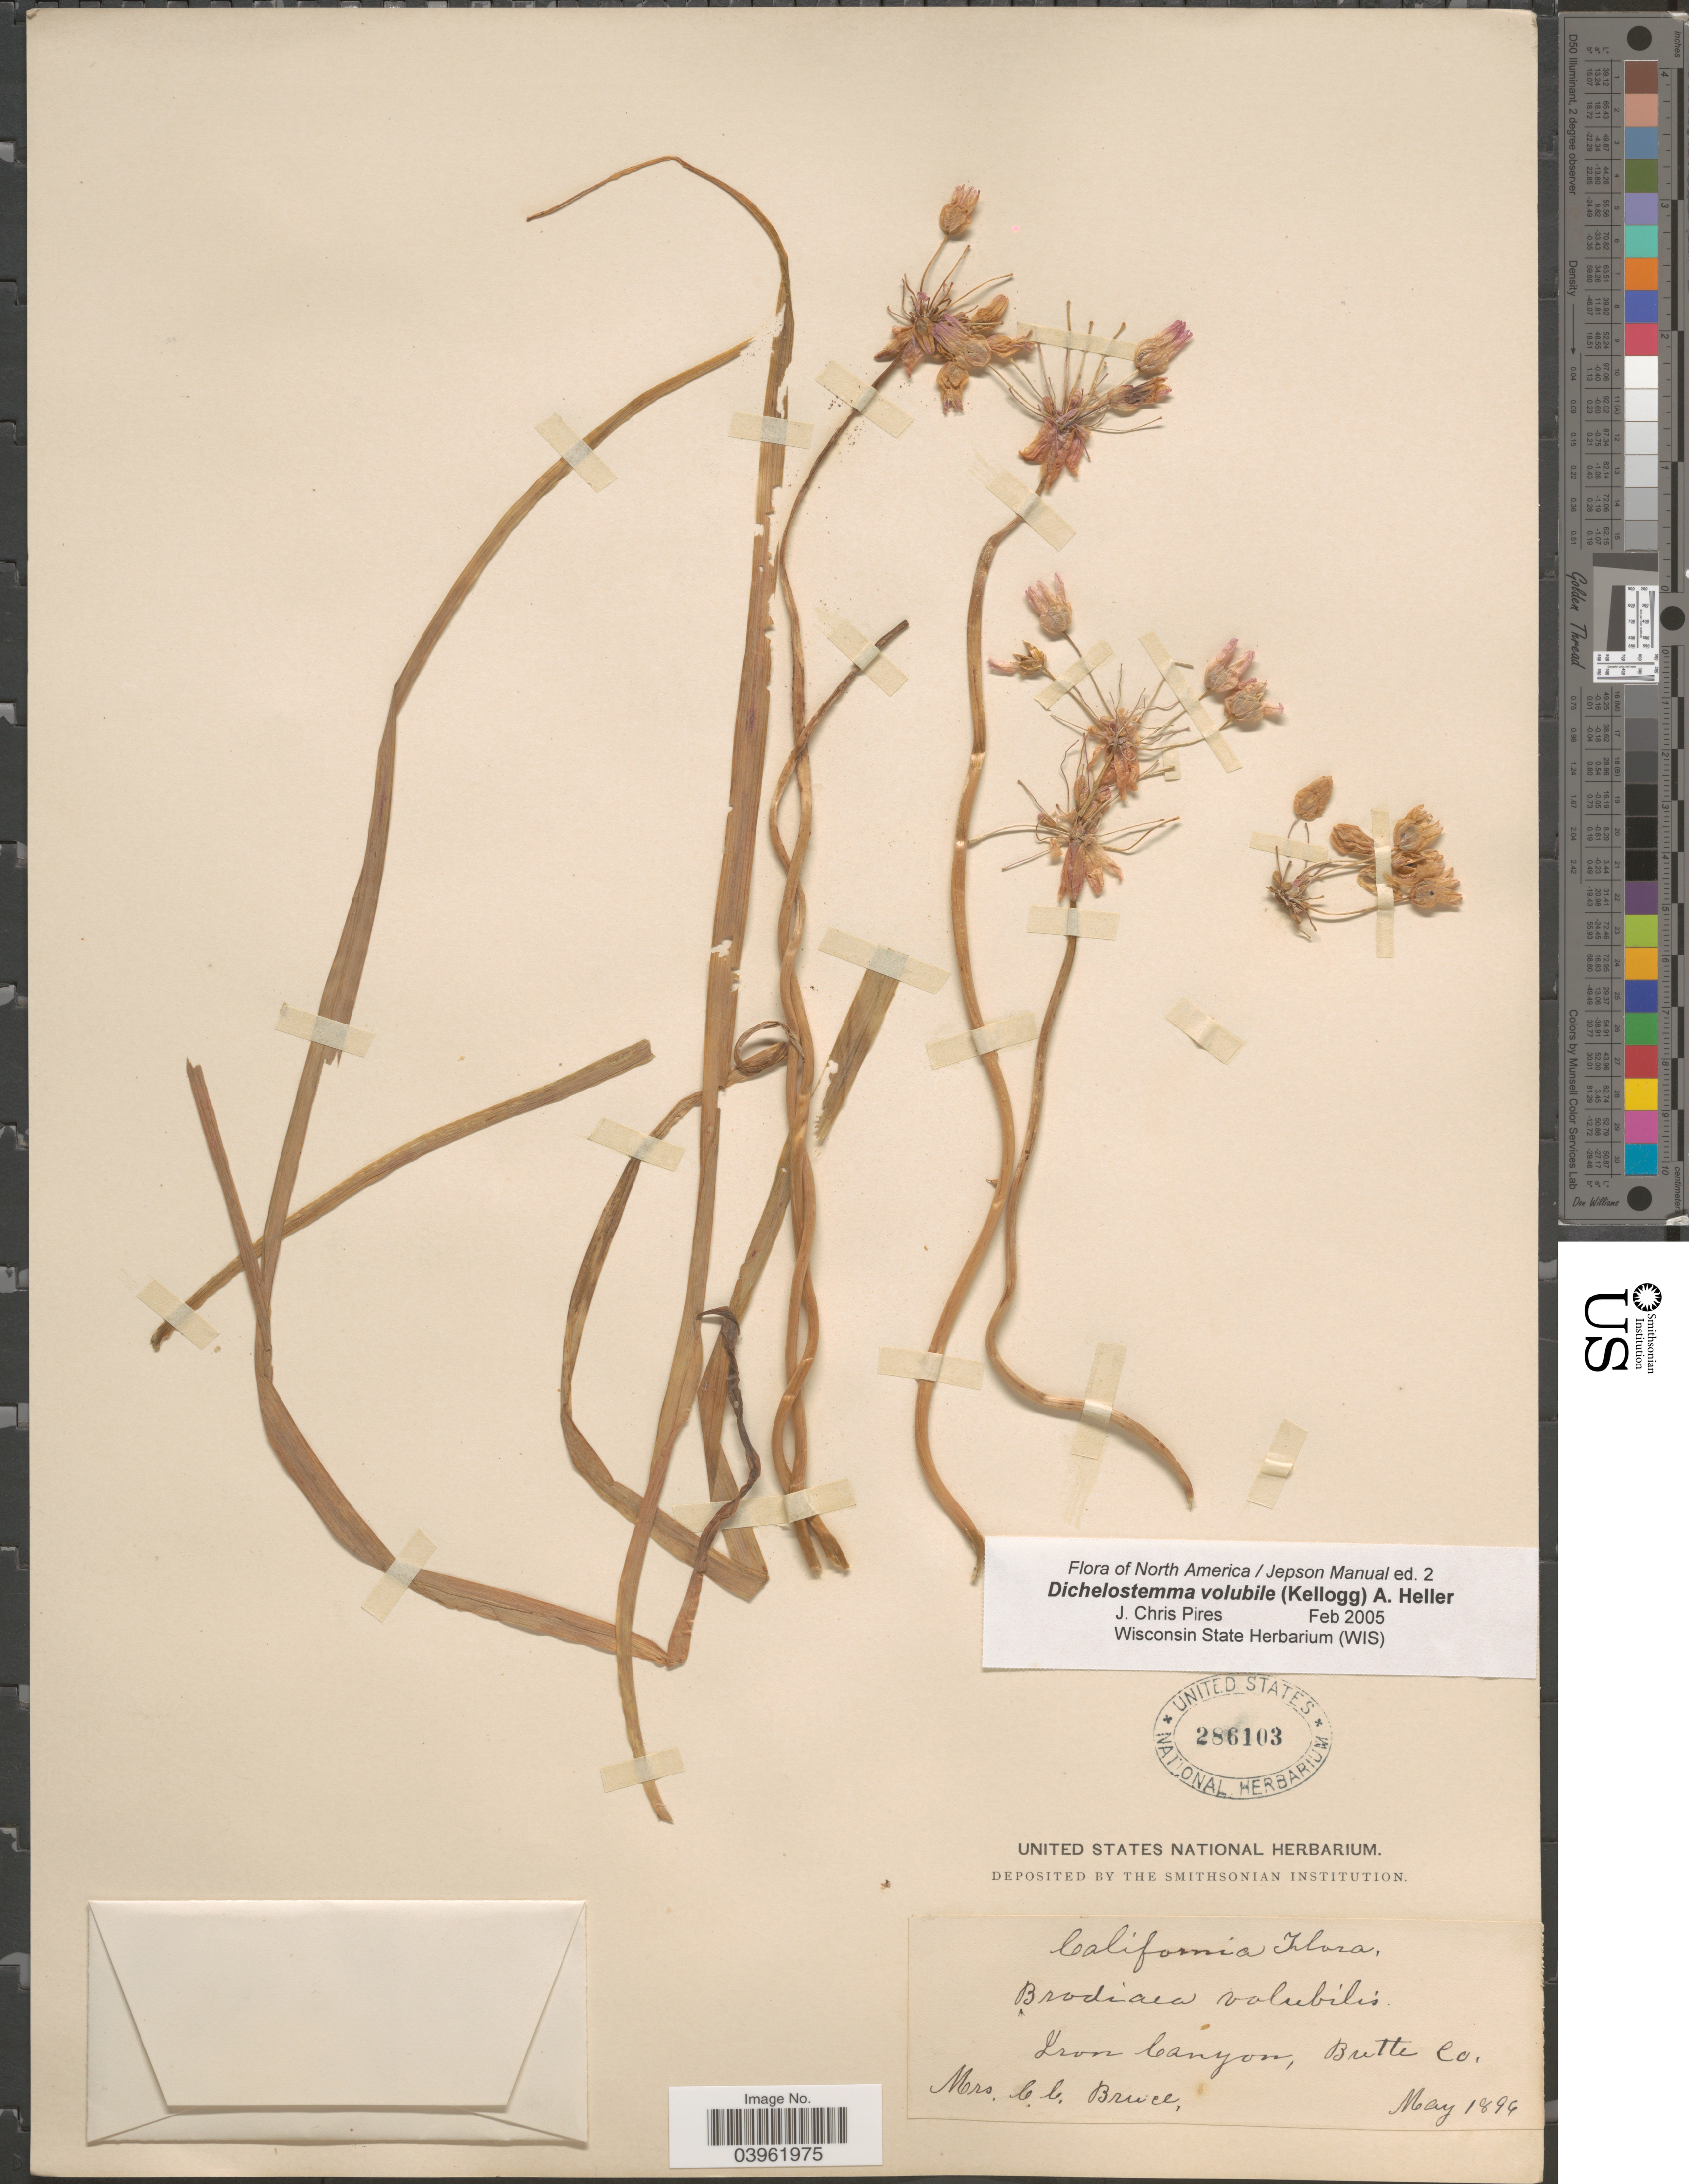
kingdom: Plantae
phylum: Tracheophyta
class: Liliopsida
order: Asparagales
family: Asparagaceae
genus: Dichelostemma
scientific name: Dichelostemma volubile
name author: A. Heller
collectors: C. Bruce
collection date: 1896-05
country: United States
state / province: California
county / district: Butte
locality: Iron Canyon, Butte Co.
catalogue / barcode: US 286103